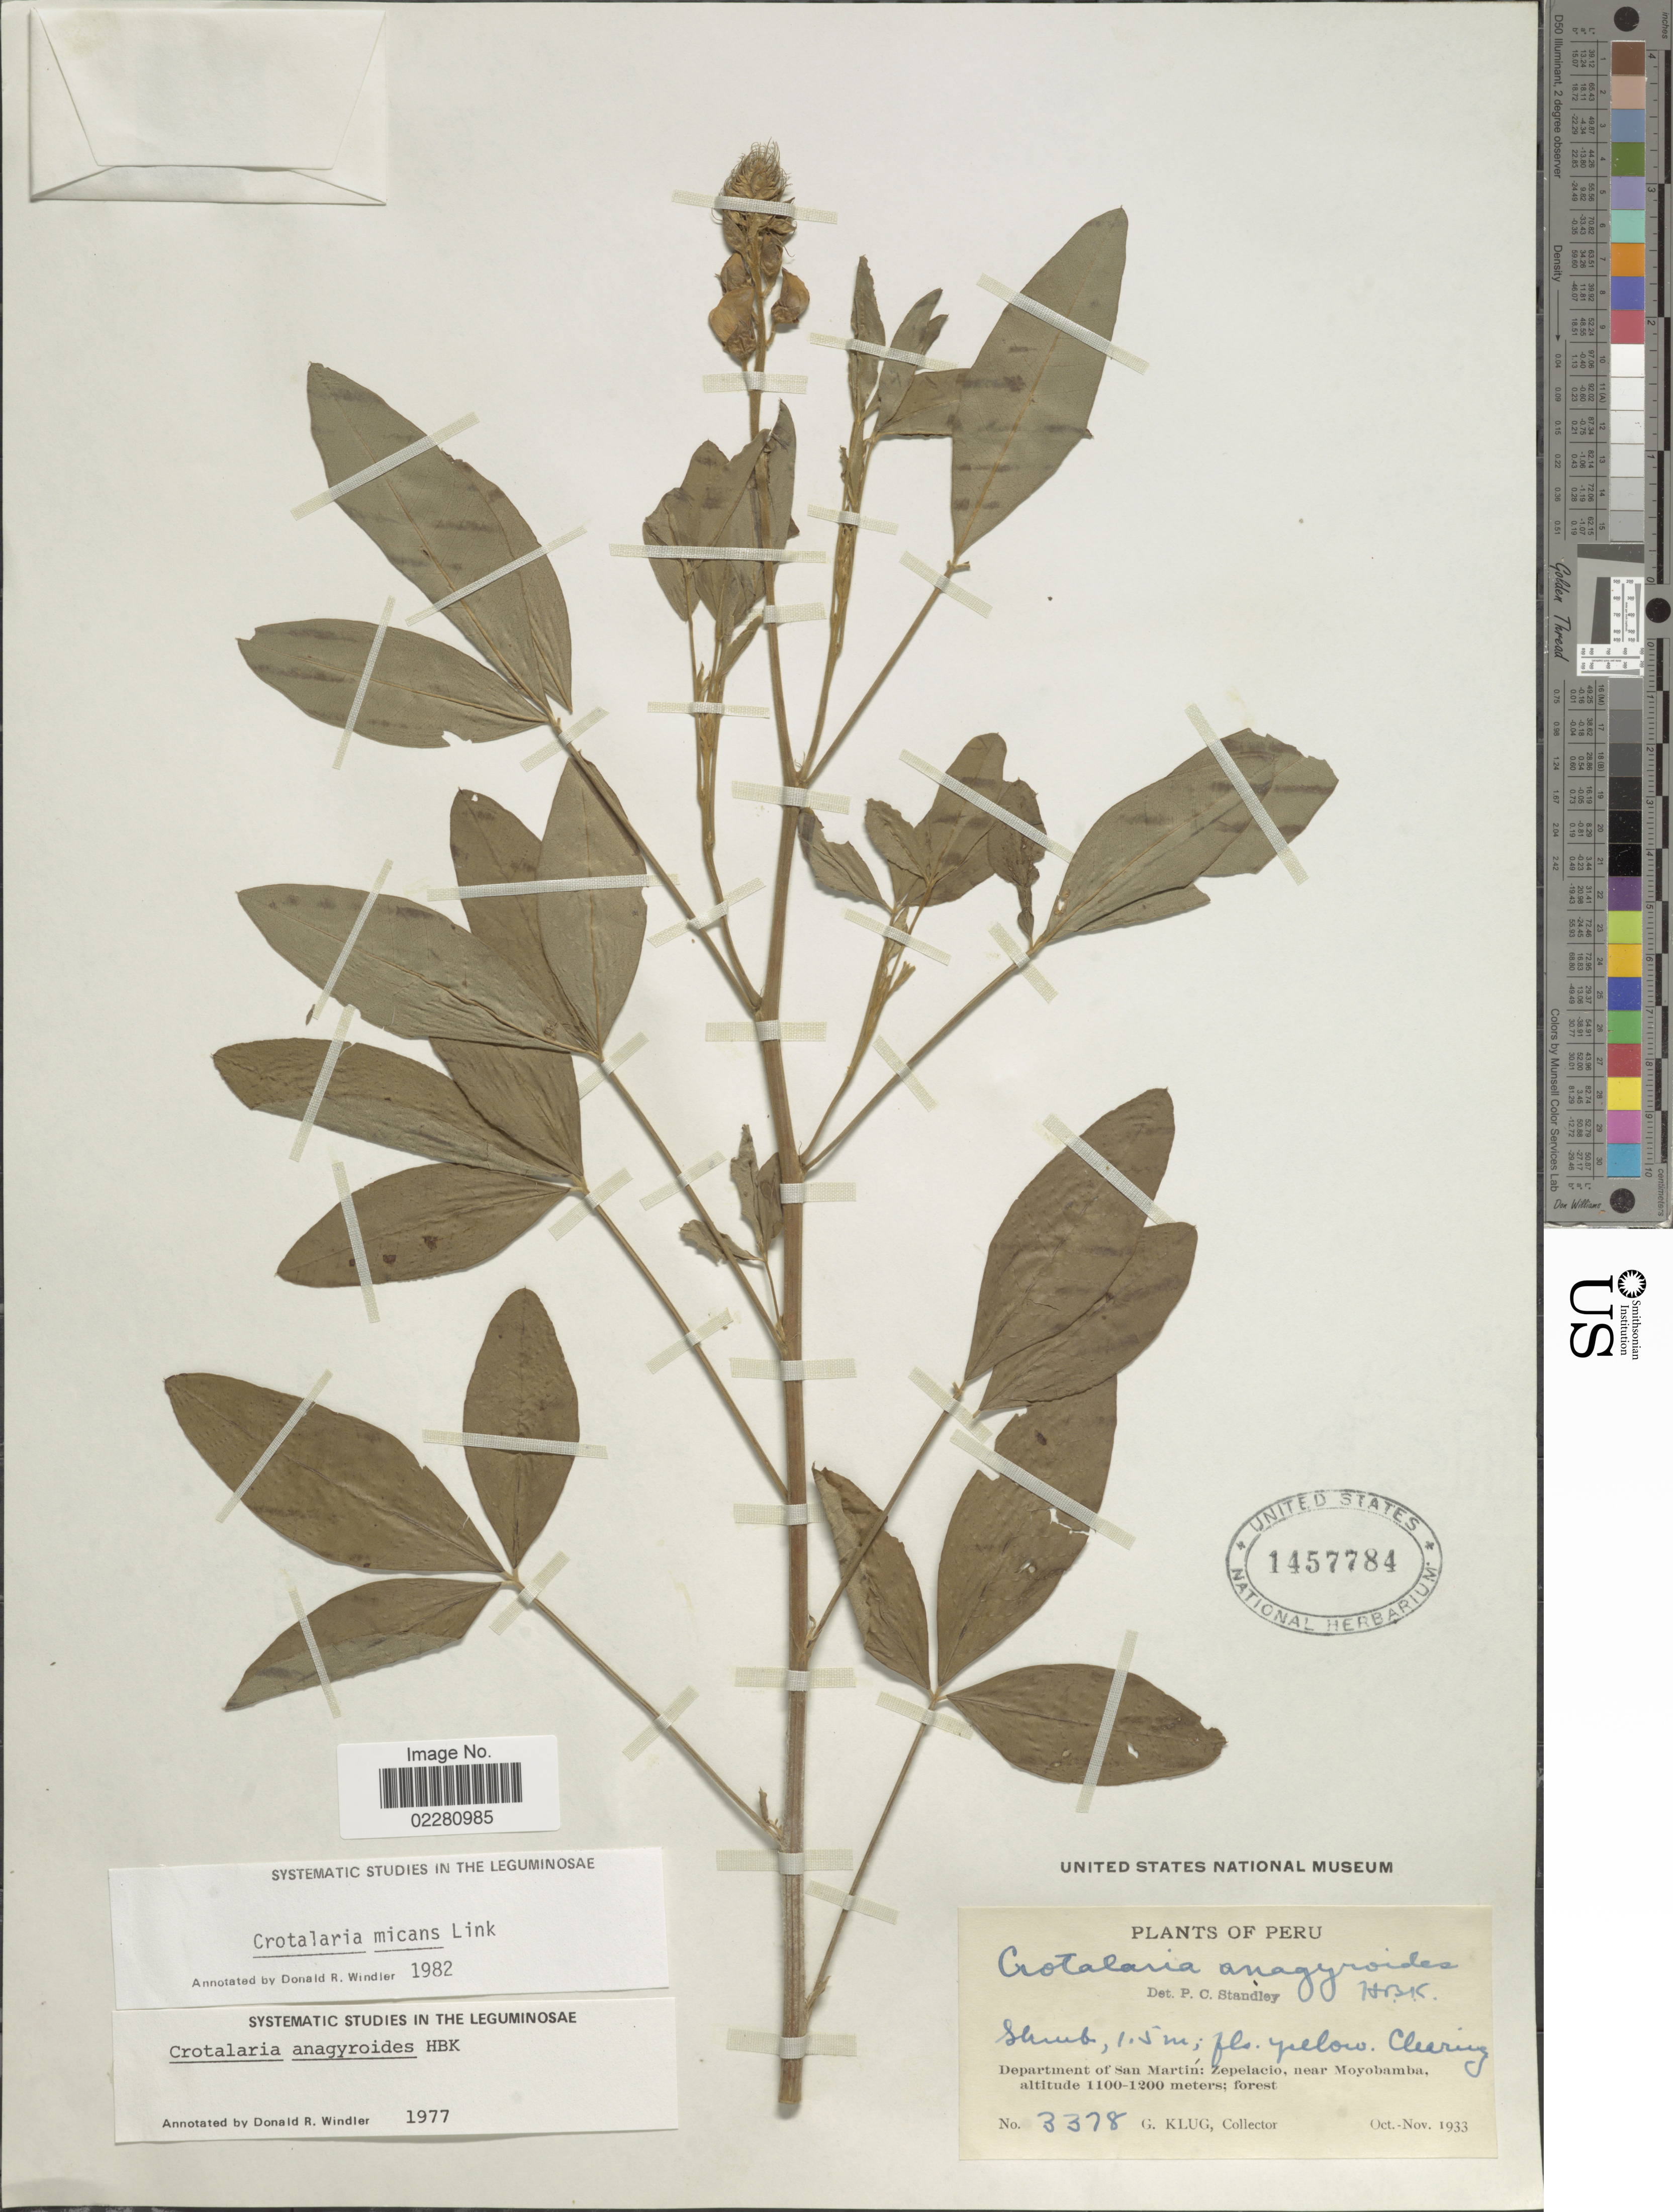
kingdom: Plantae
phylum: Tracheophyta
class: Magnoliopsida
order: Fabales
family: Fabaceae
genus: Crotalaria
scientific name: Crotalaria micans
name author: Link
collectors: G. Klug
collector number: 3378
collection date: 1933-10/1933-11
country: Peru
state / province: San Martín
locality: Zepelacio, near Moyobamba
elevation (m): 1100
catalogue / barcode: US 1457784